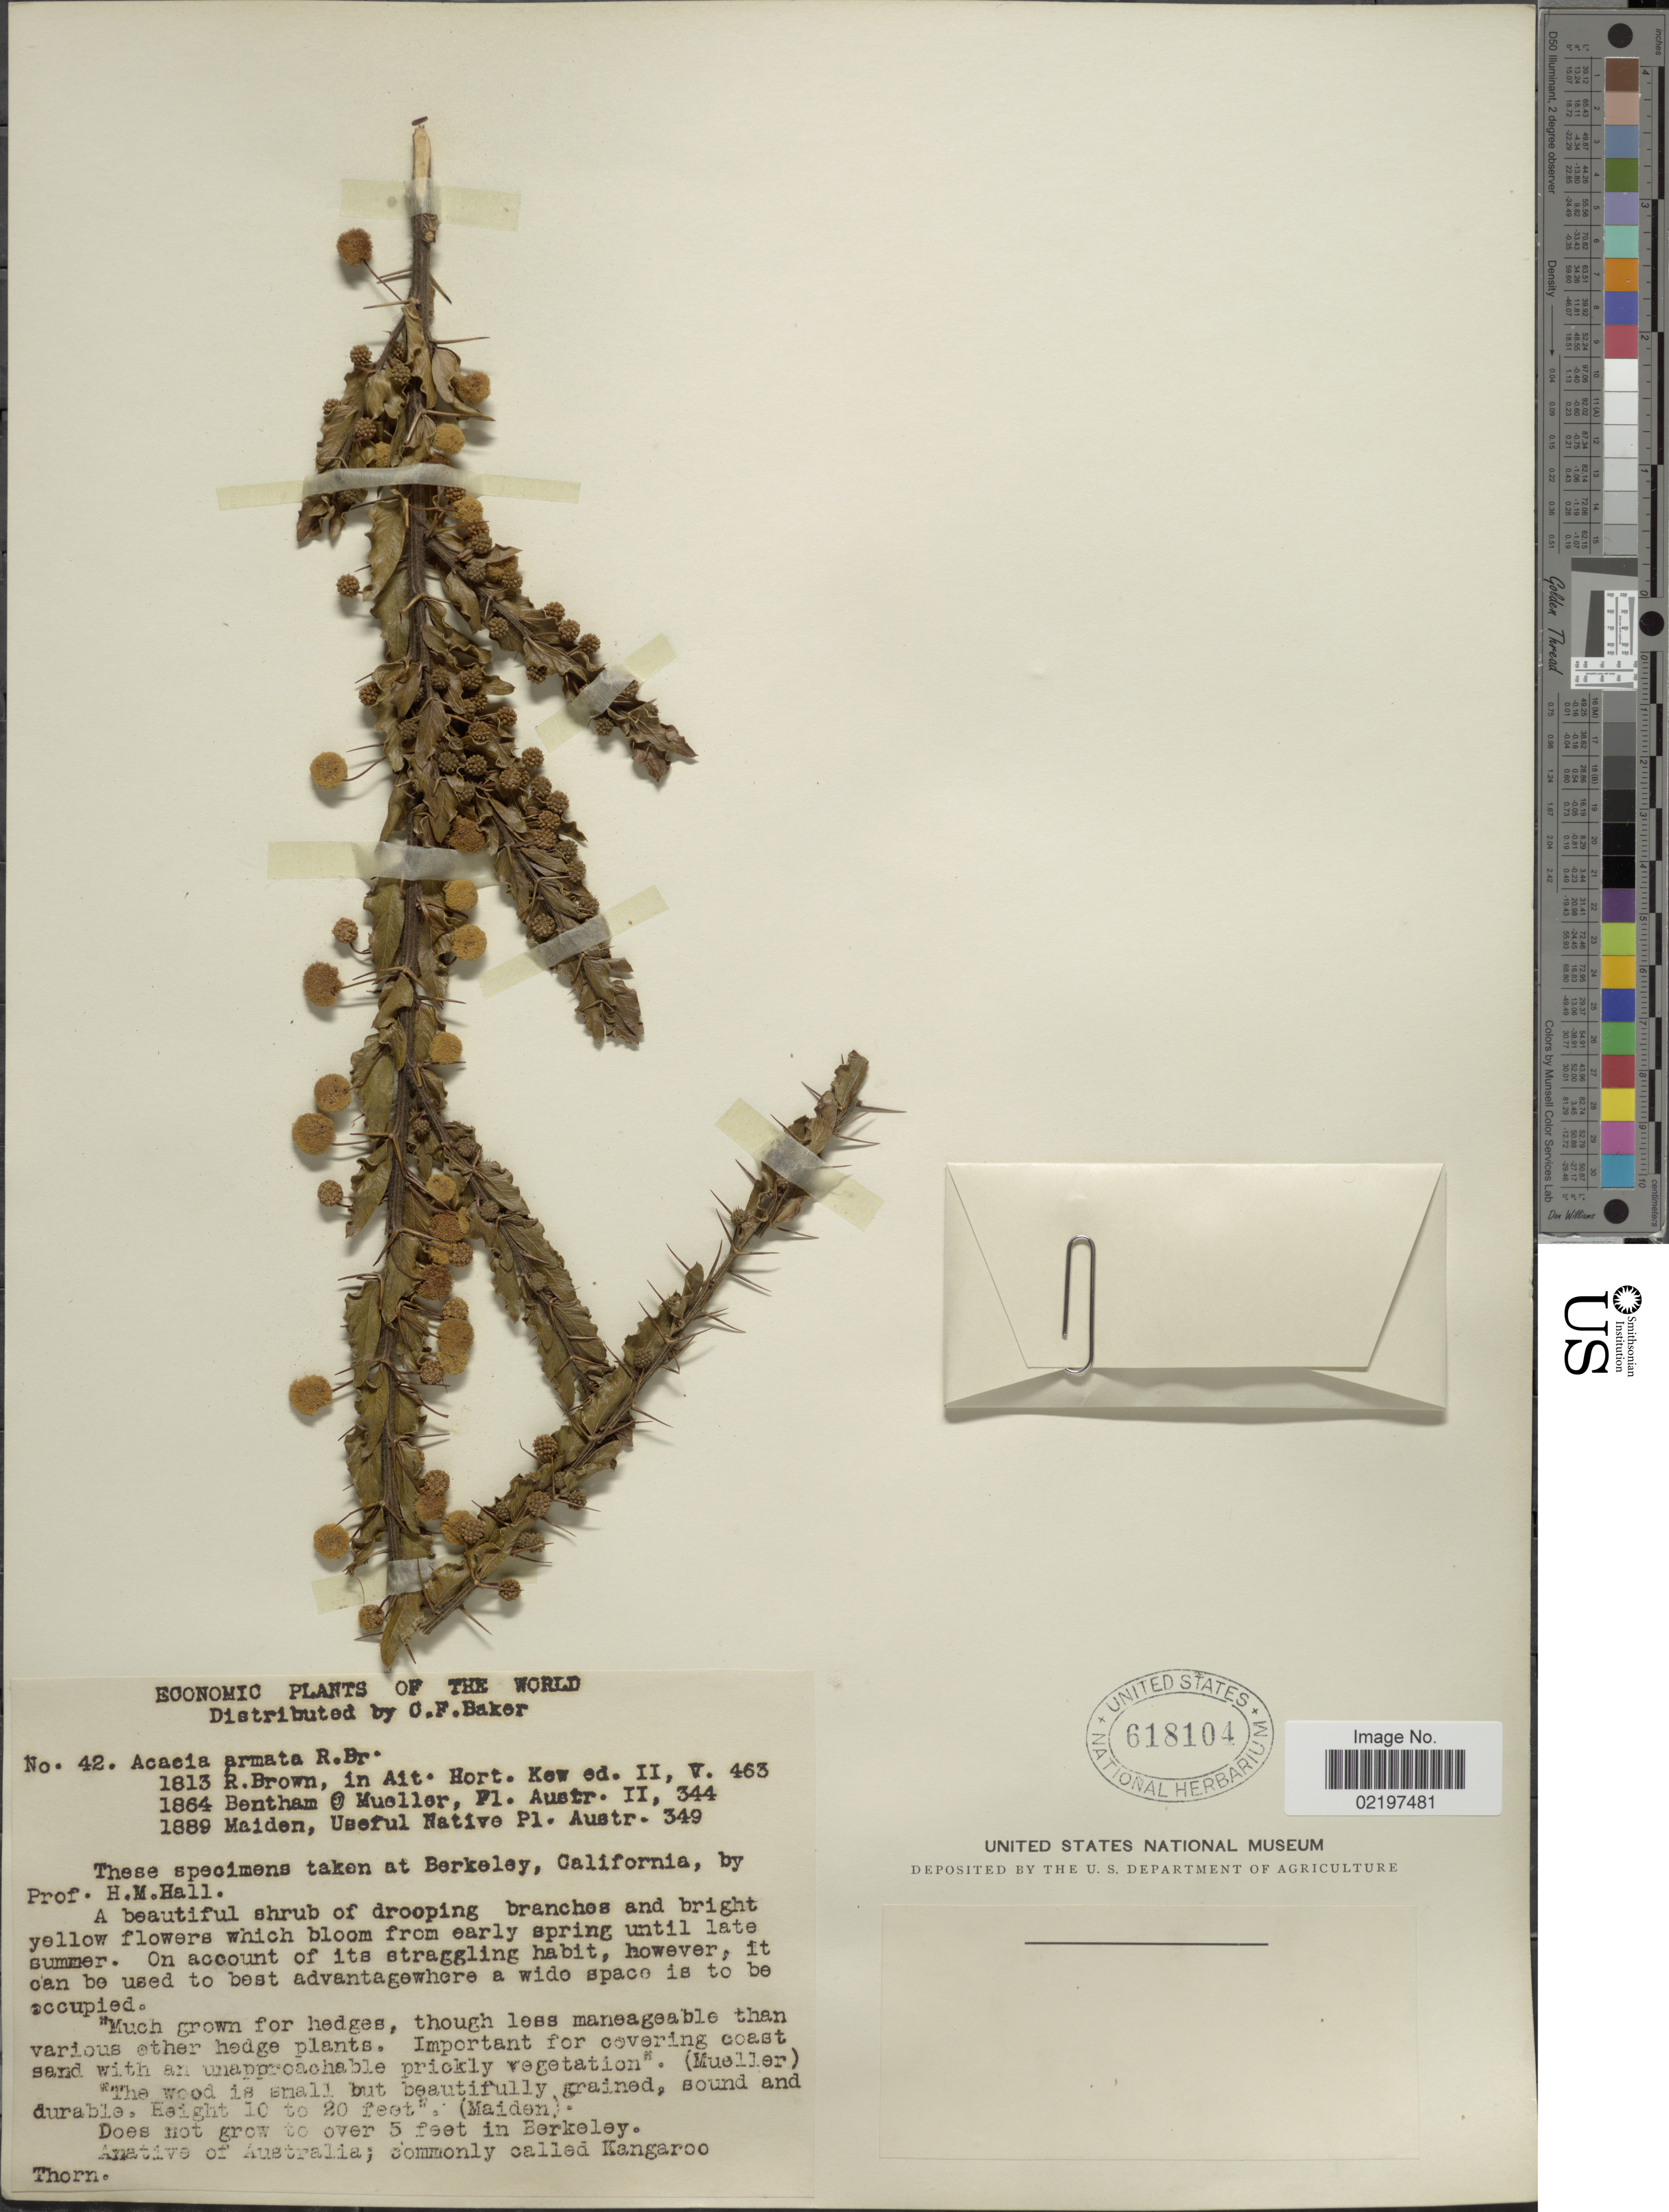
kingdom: Plantae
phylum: Tracheophyta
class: Magnoliopsida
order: Fabales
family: Fabaceae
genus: Acacia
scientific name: Acacia armata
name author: R. Br.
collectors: H. M. Hall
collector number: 42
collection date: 1813/1889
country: United States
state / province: California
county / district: Alameda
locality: Berkeley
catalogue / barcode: US 618104